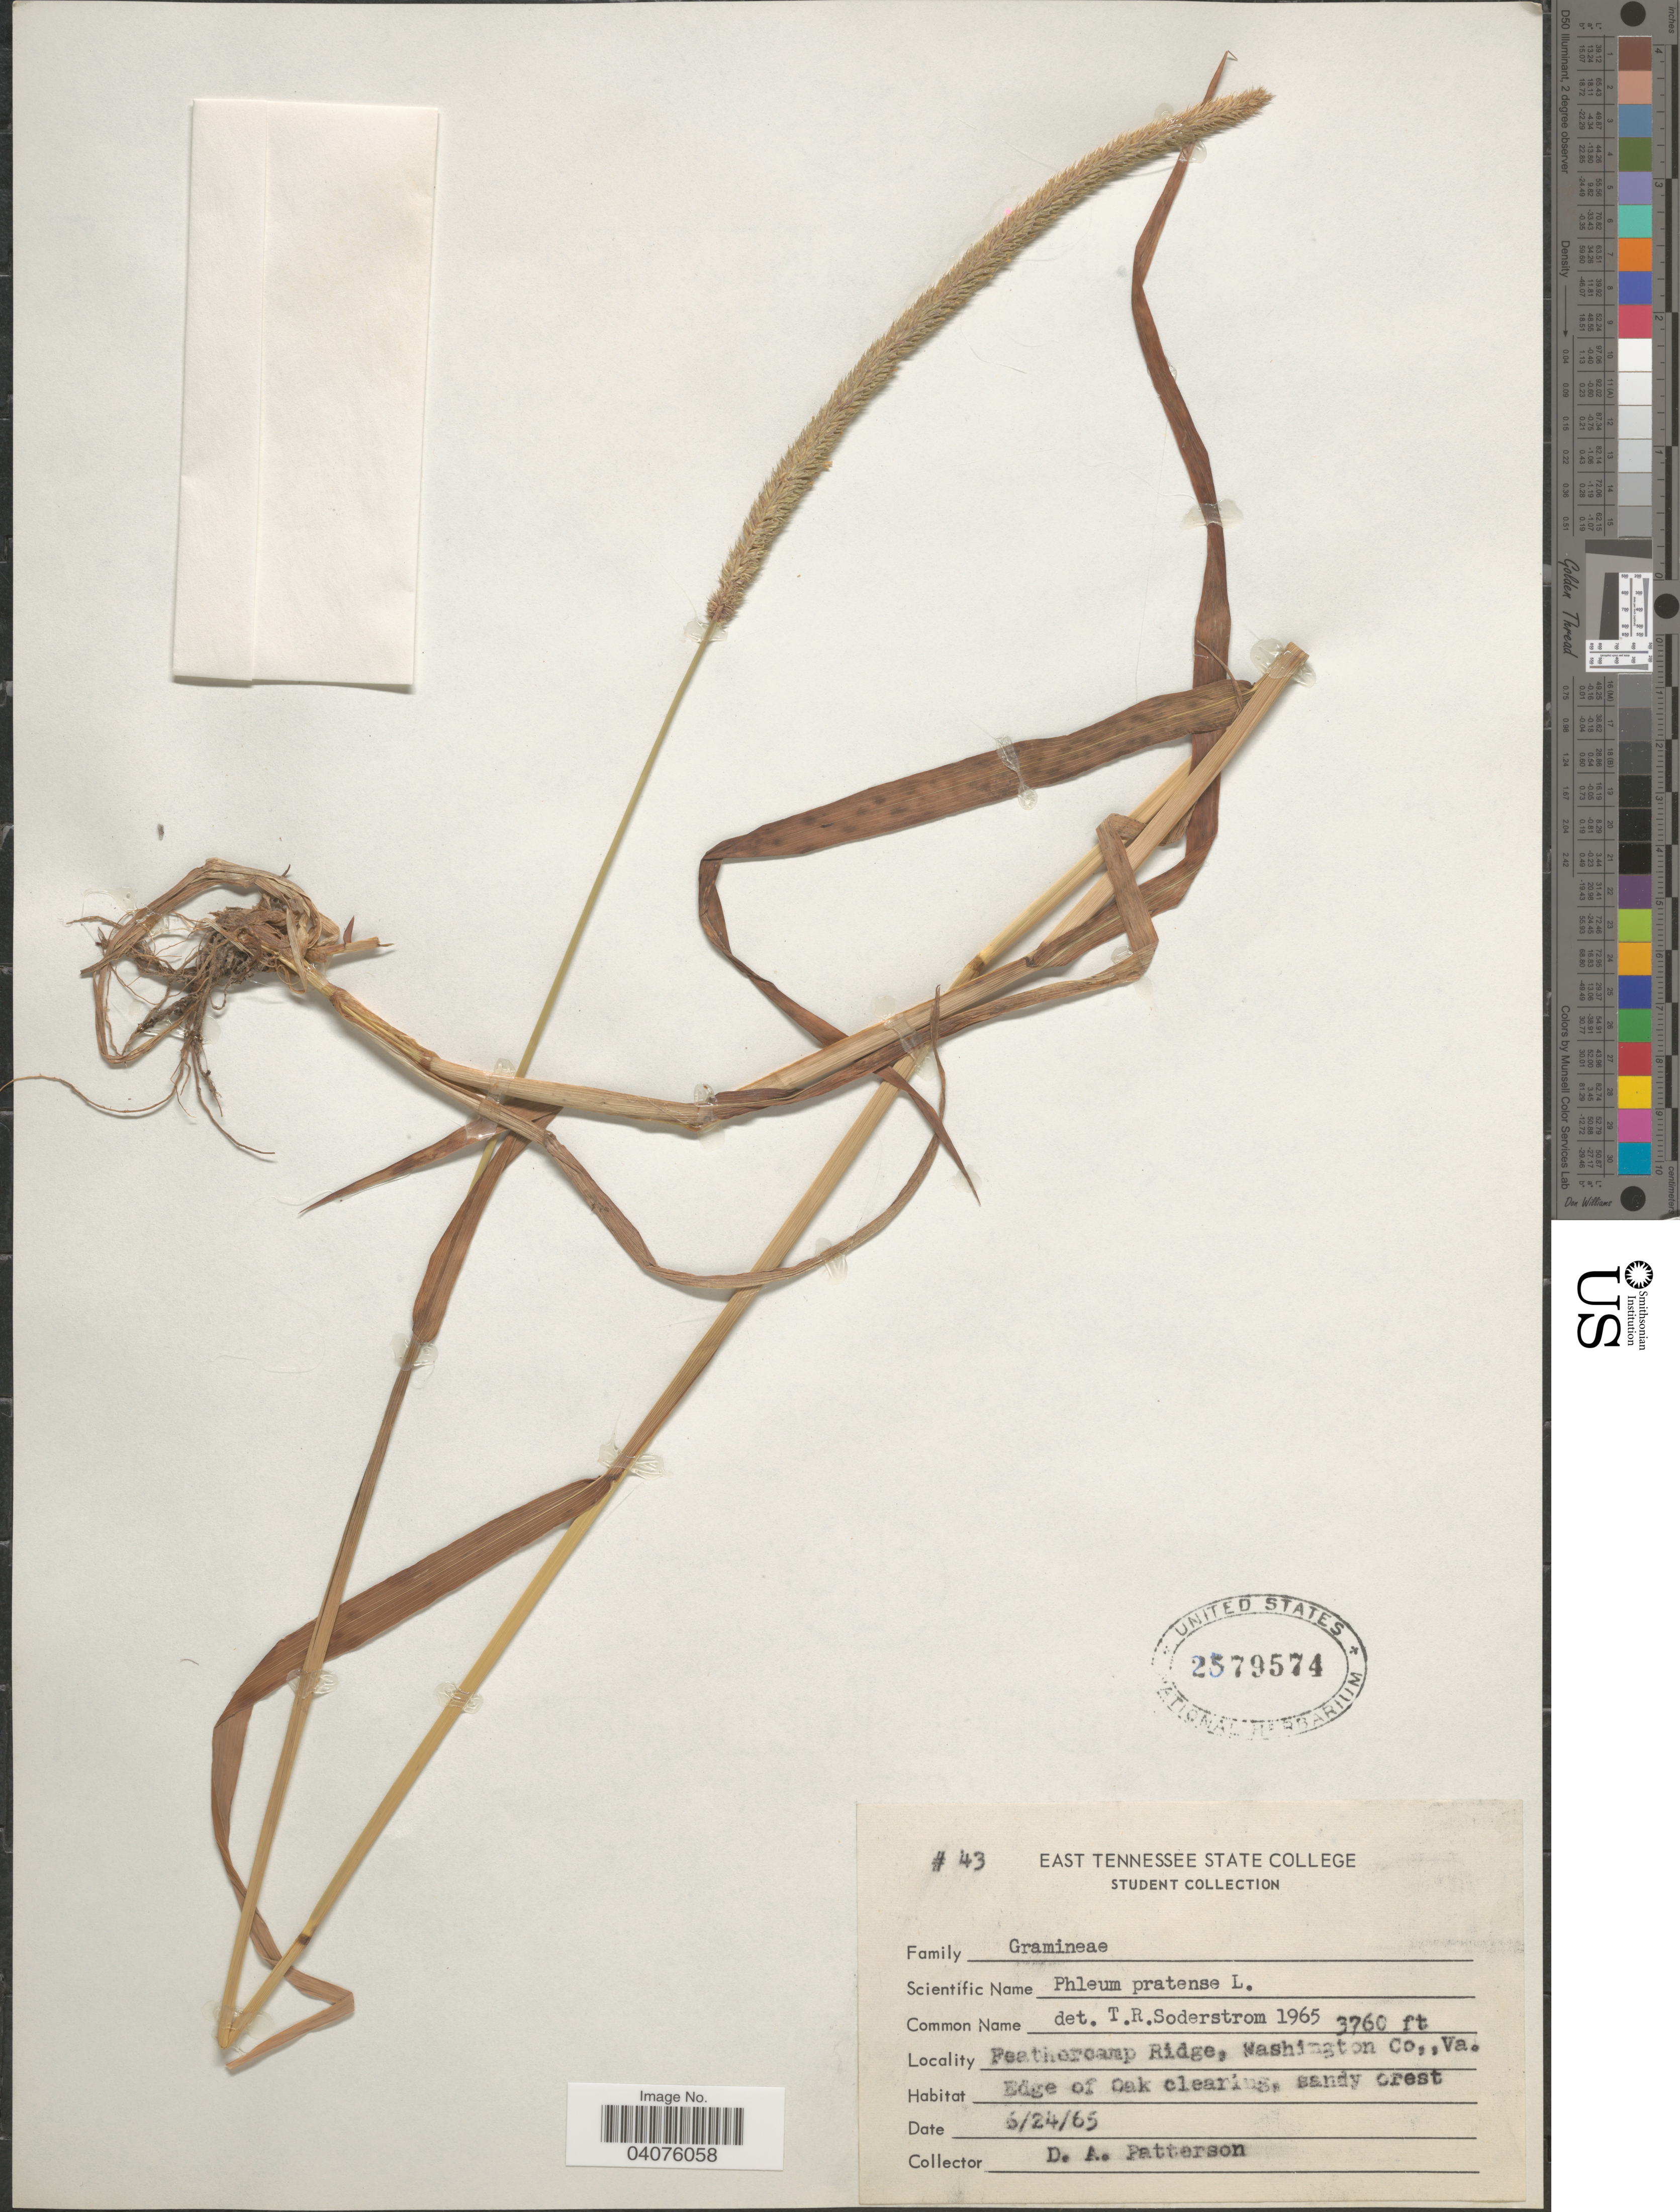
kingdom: Plantae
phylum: Tracheophyta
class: Liliopsida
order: Poales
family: Poaceae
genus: Phleum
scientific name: Phleum pratense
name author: L.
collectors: D. Patterson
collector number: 43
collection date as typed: Transcribed d/m/y: 24/6/65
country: United States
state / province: Virginia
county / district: Washington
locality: Feathercamp Ridge, Washington Co.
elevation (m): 1146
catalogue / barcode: US 2579574